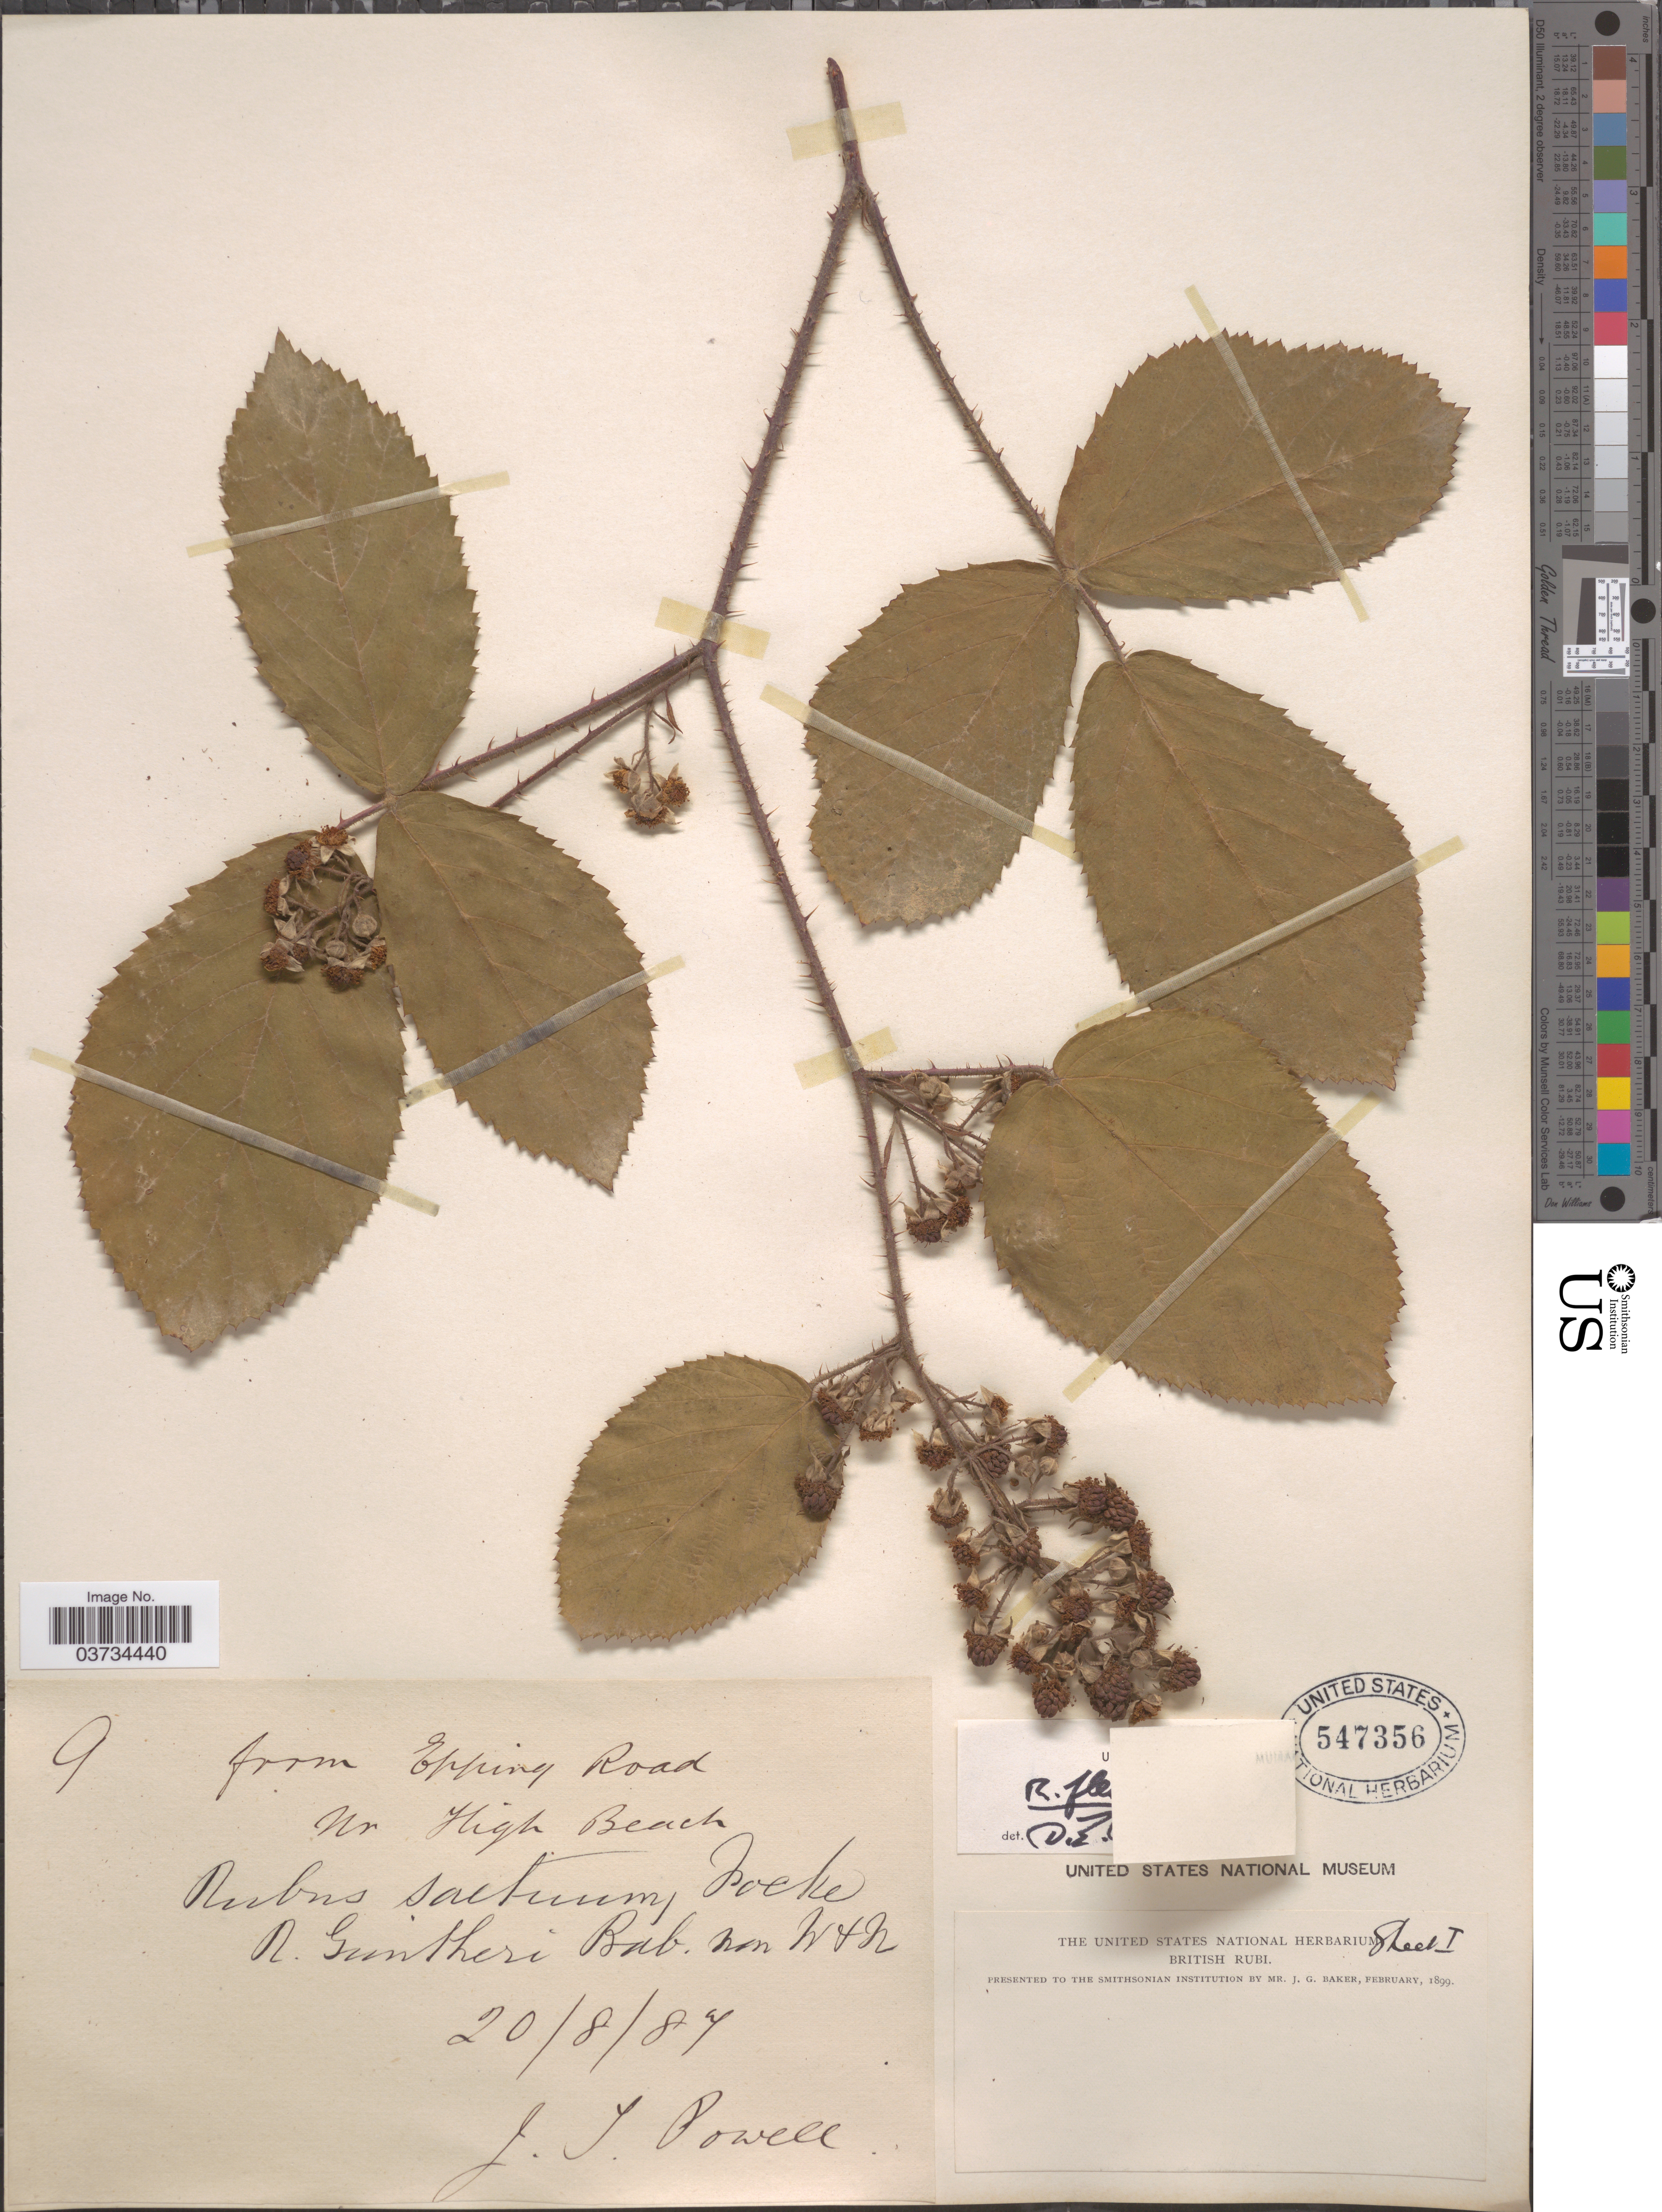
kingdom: Plantae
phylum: Tracheophyta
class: Magnoliopsida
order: Rosales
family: Rosaceae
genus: Rubus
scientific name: Rubus flexuosus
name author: P.J. Müll. & Lefèvre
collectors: J. Powell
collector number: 9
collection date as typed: Transcribed d/m/y: 20/8/87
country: United Kingdom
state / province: England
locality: Epping Road nr High Beach.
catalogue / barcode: US 547356